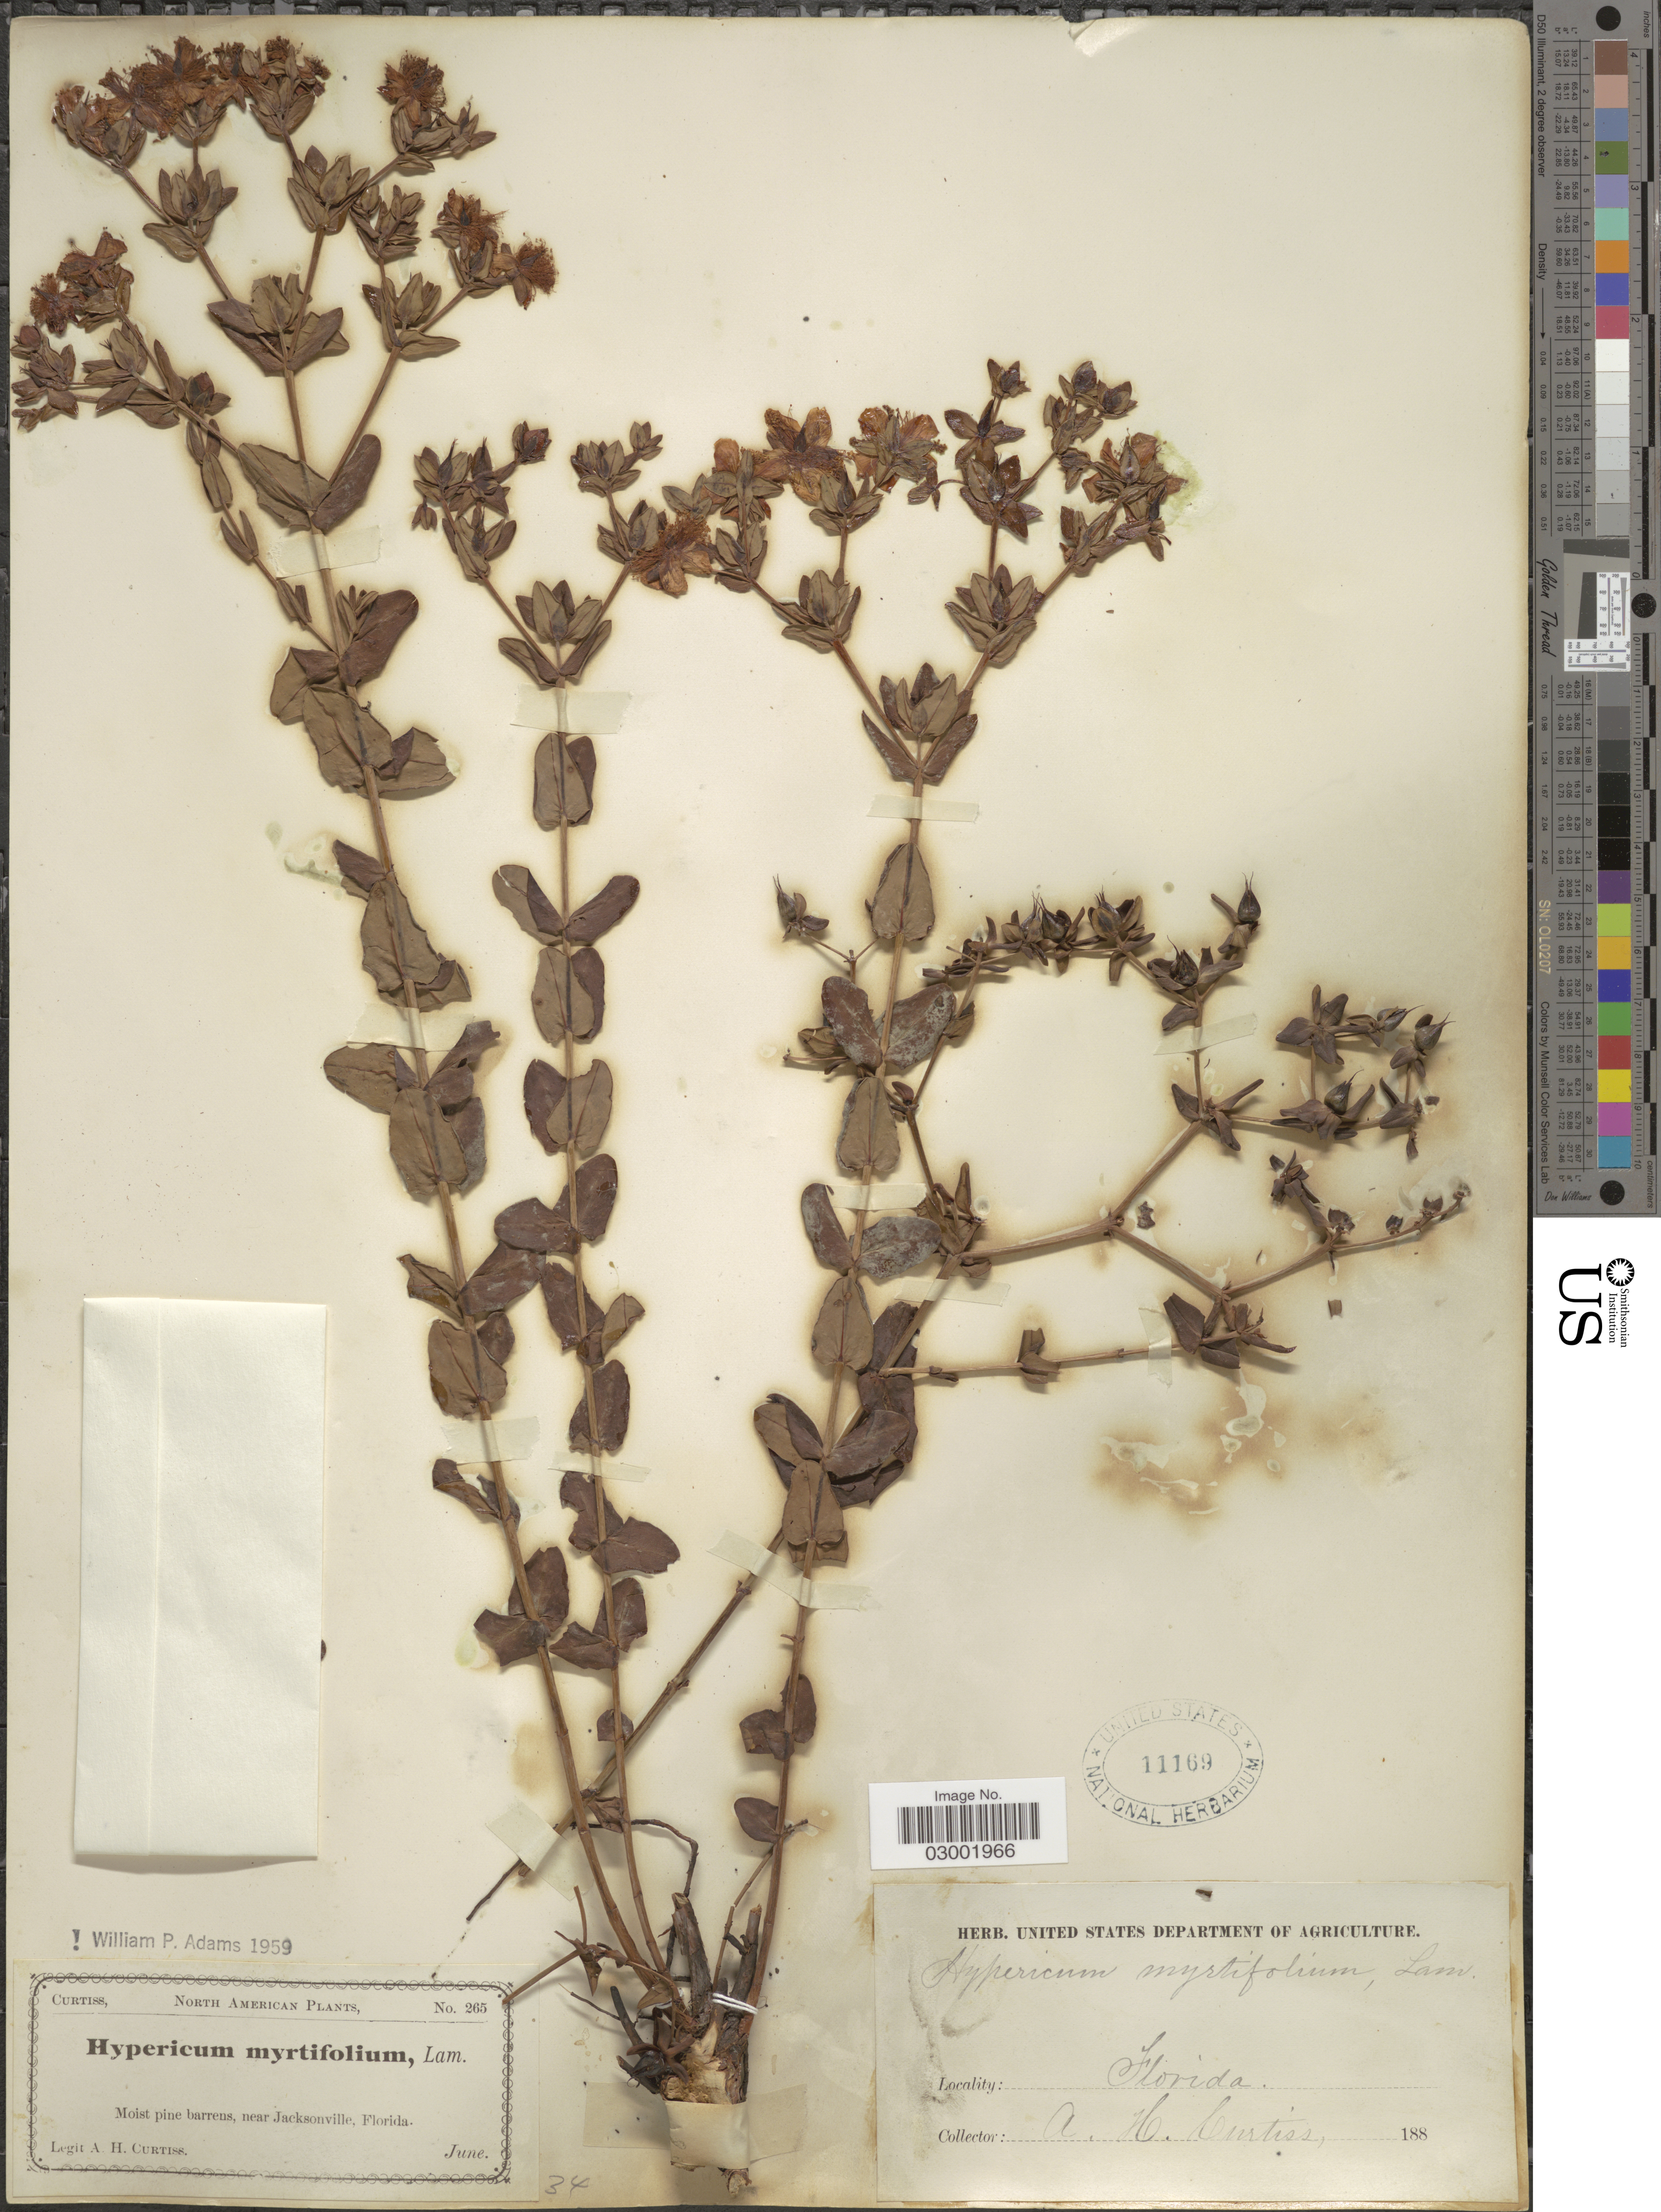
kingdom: Plantae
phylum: Tracheophyta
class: Magnoliopsida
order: Malpighiales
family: Hypericaceae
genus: Hypericum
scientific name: Hypericum myrtifolium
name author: Lam.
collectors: A. H. Curtiss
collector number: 265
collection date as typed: June 188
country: United States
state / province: Florida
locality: Near Jacksonville.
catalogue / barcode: US 11169